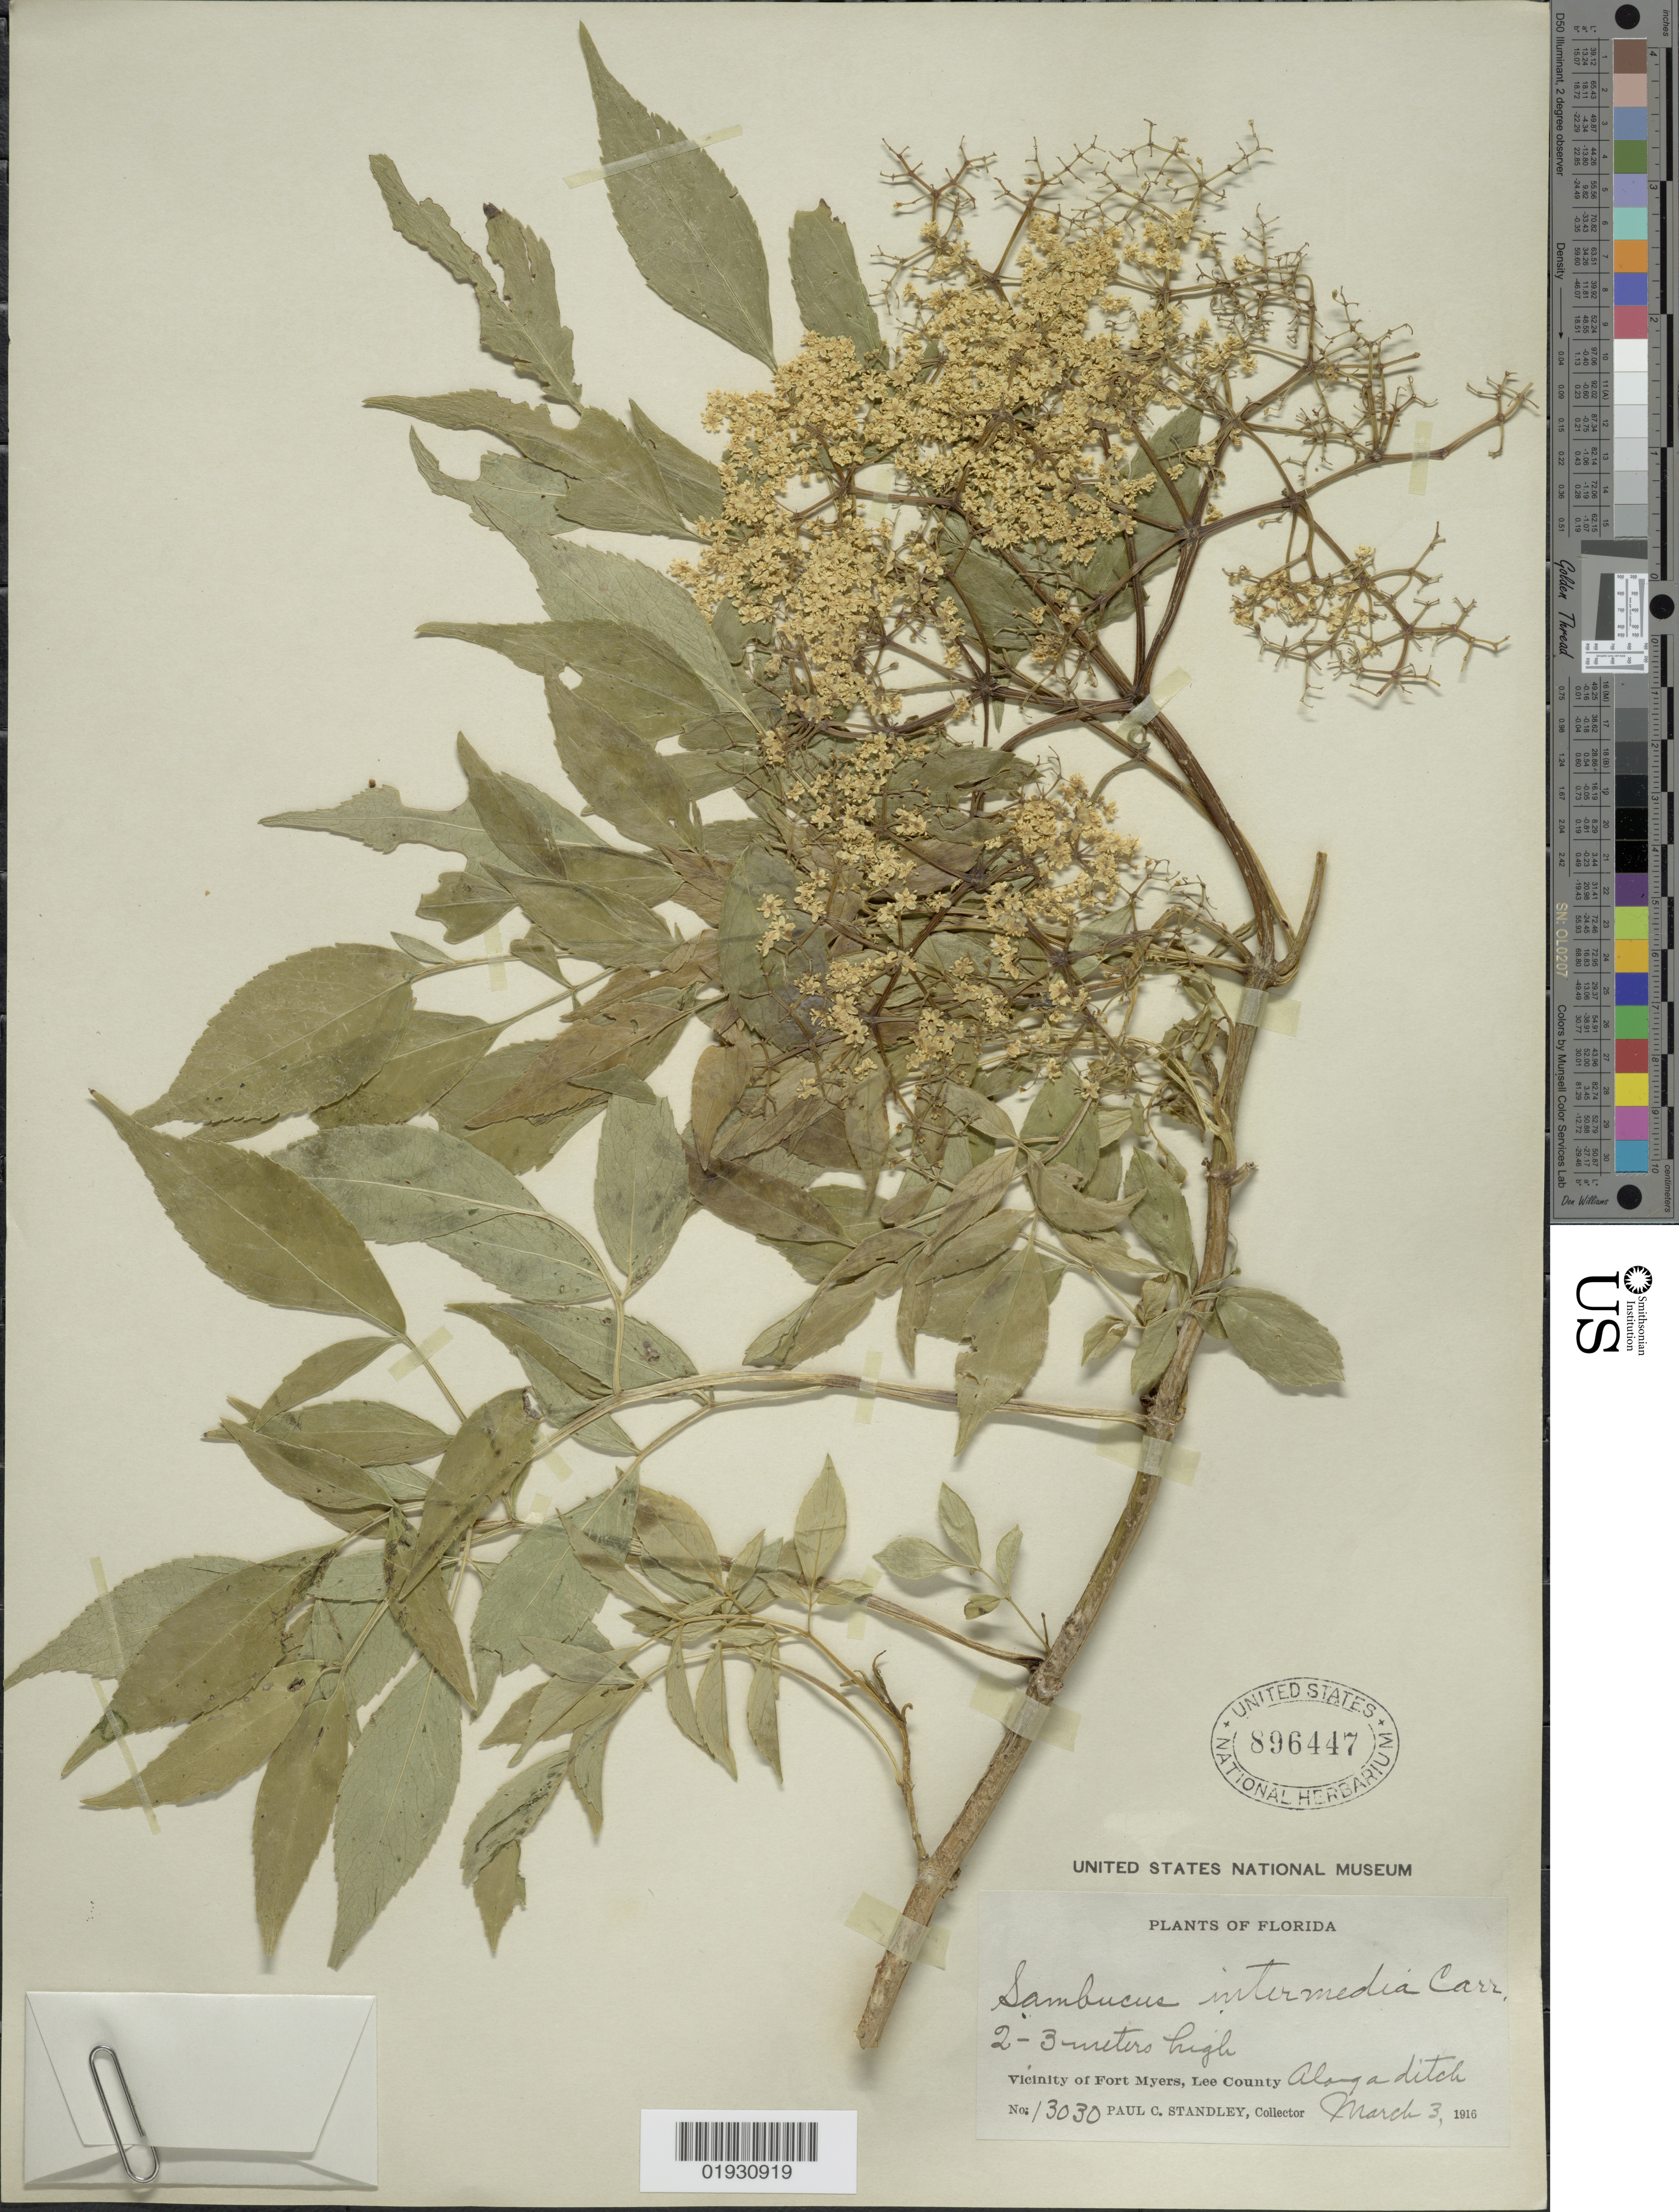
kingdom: Plantae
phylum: Tracheophyta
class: Magnoliopsida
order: Dipsacales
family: Viburnaceae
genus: Sambucus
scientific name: Sambucus intermedia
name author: Carrière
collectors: P. C. Standley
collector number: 13030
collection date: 1916-03-03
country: United States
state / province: Florida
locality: Vicinity of Fort Meyers, Lee County.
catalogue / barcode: US 896447